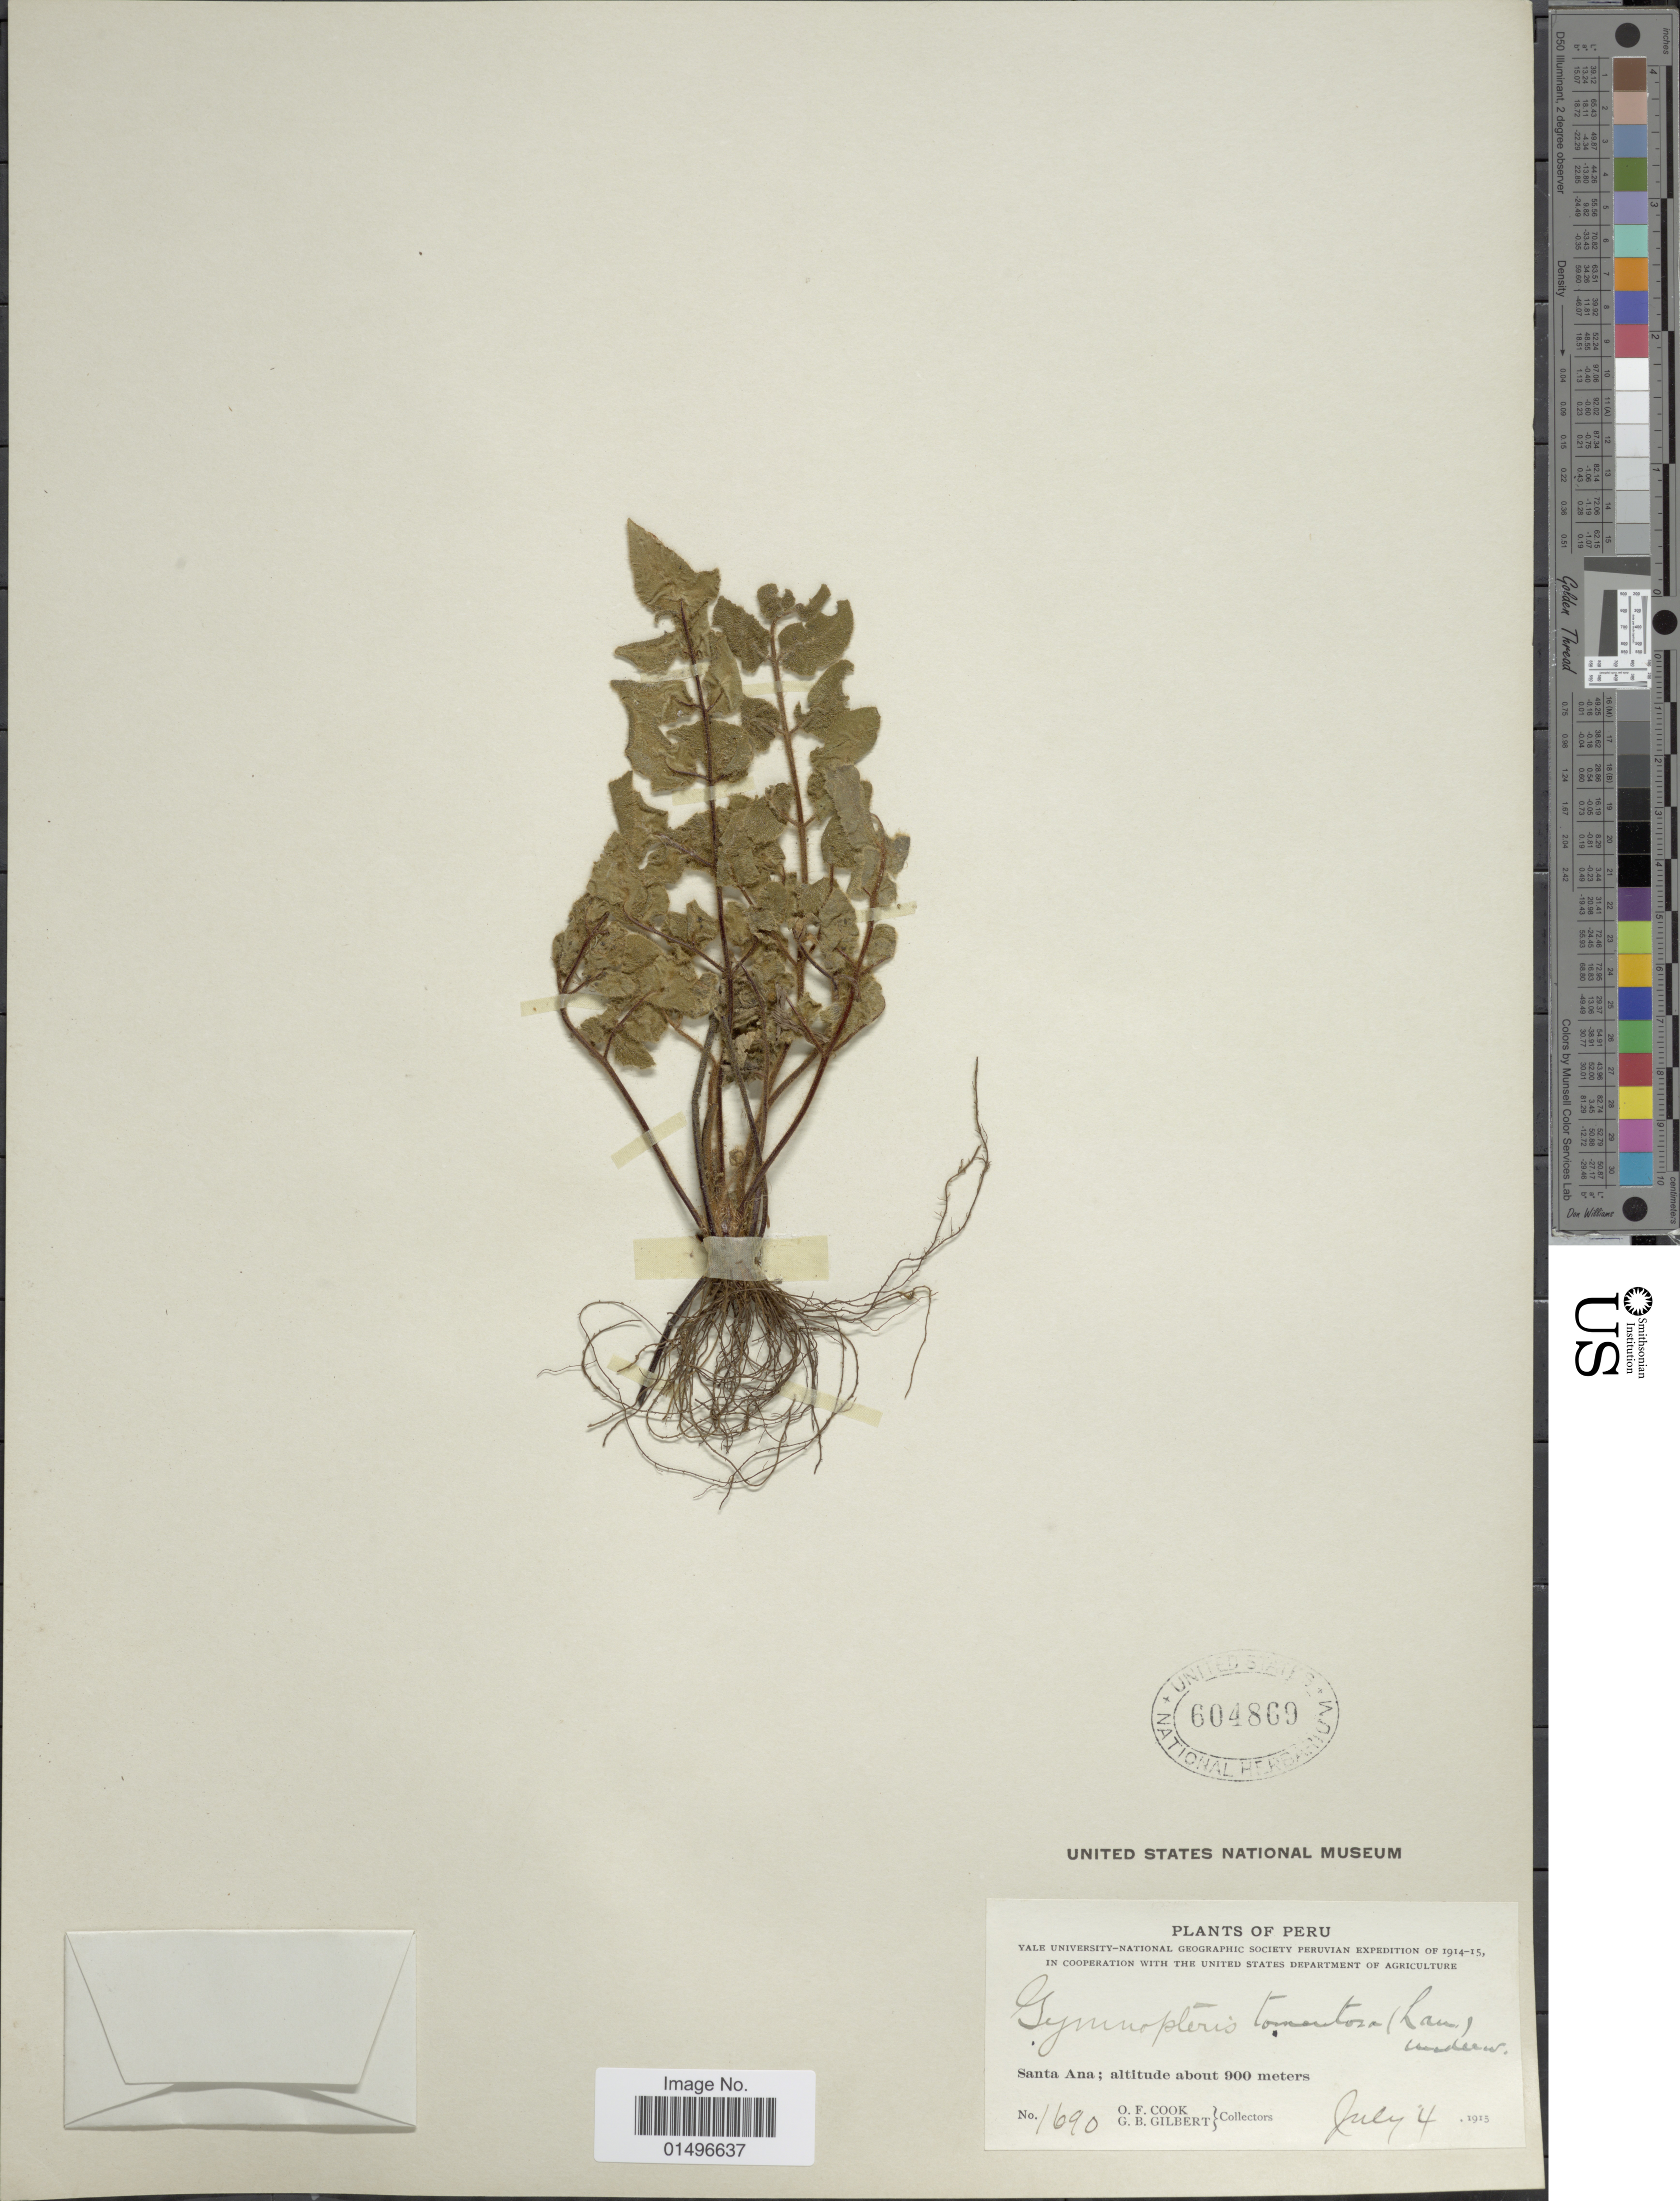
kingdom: Plantae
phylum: Tracheophyta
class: Polypodiopsida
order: Polypodiales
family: Pteridaceae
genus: Hemionitis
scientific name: Hemionitis tomentosa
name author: (Lam.) Raddi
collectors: O. F. Cook & G. B. Gilbert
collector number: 1690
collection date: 1915-07-04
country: Peru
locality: Peru, Santa Ana.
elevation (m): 900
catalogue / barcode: US 604869